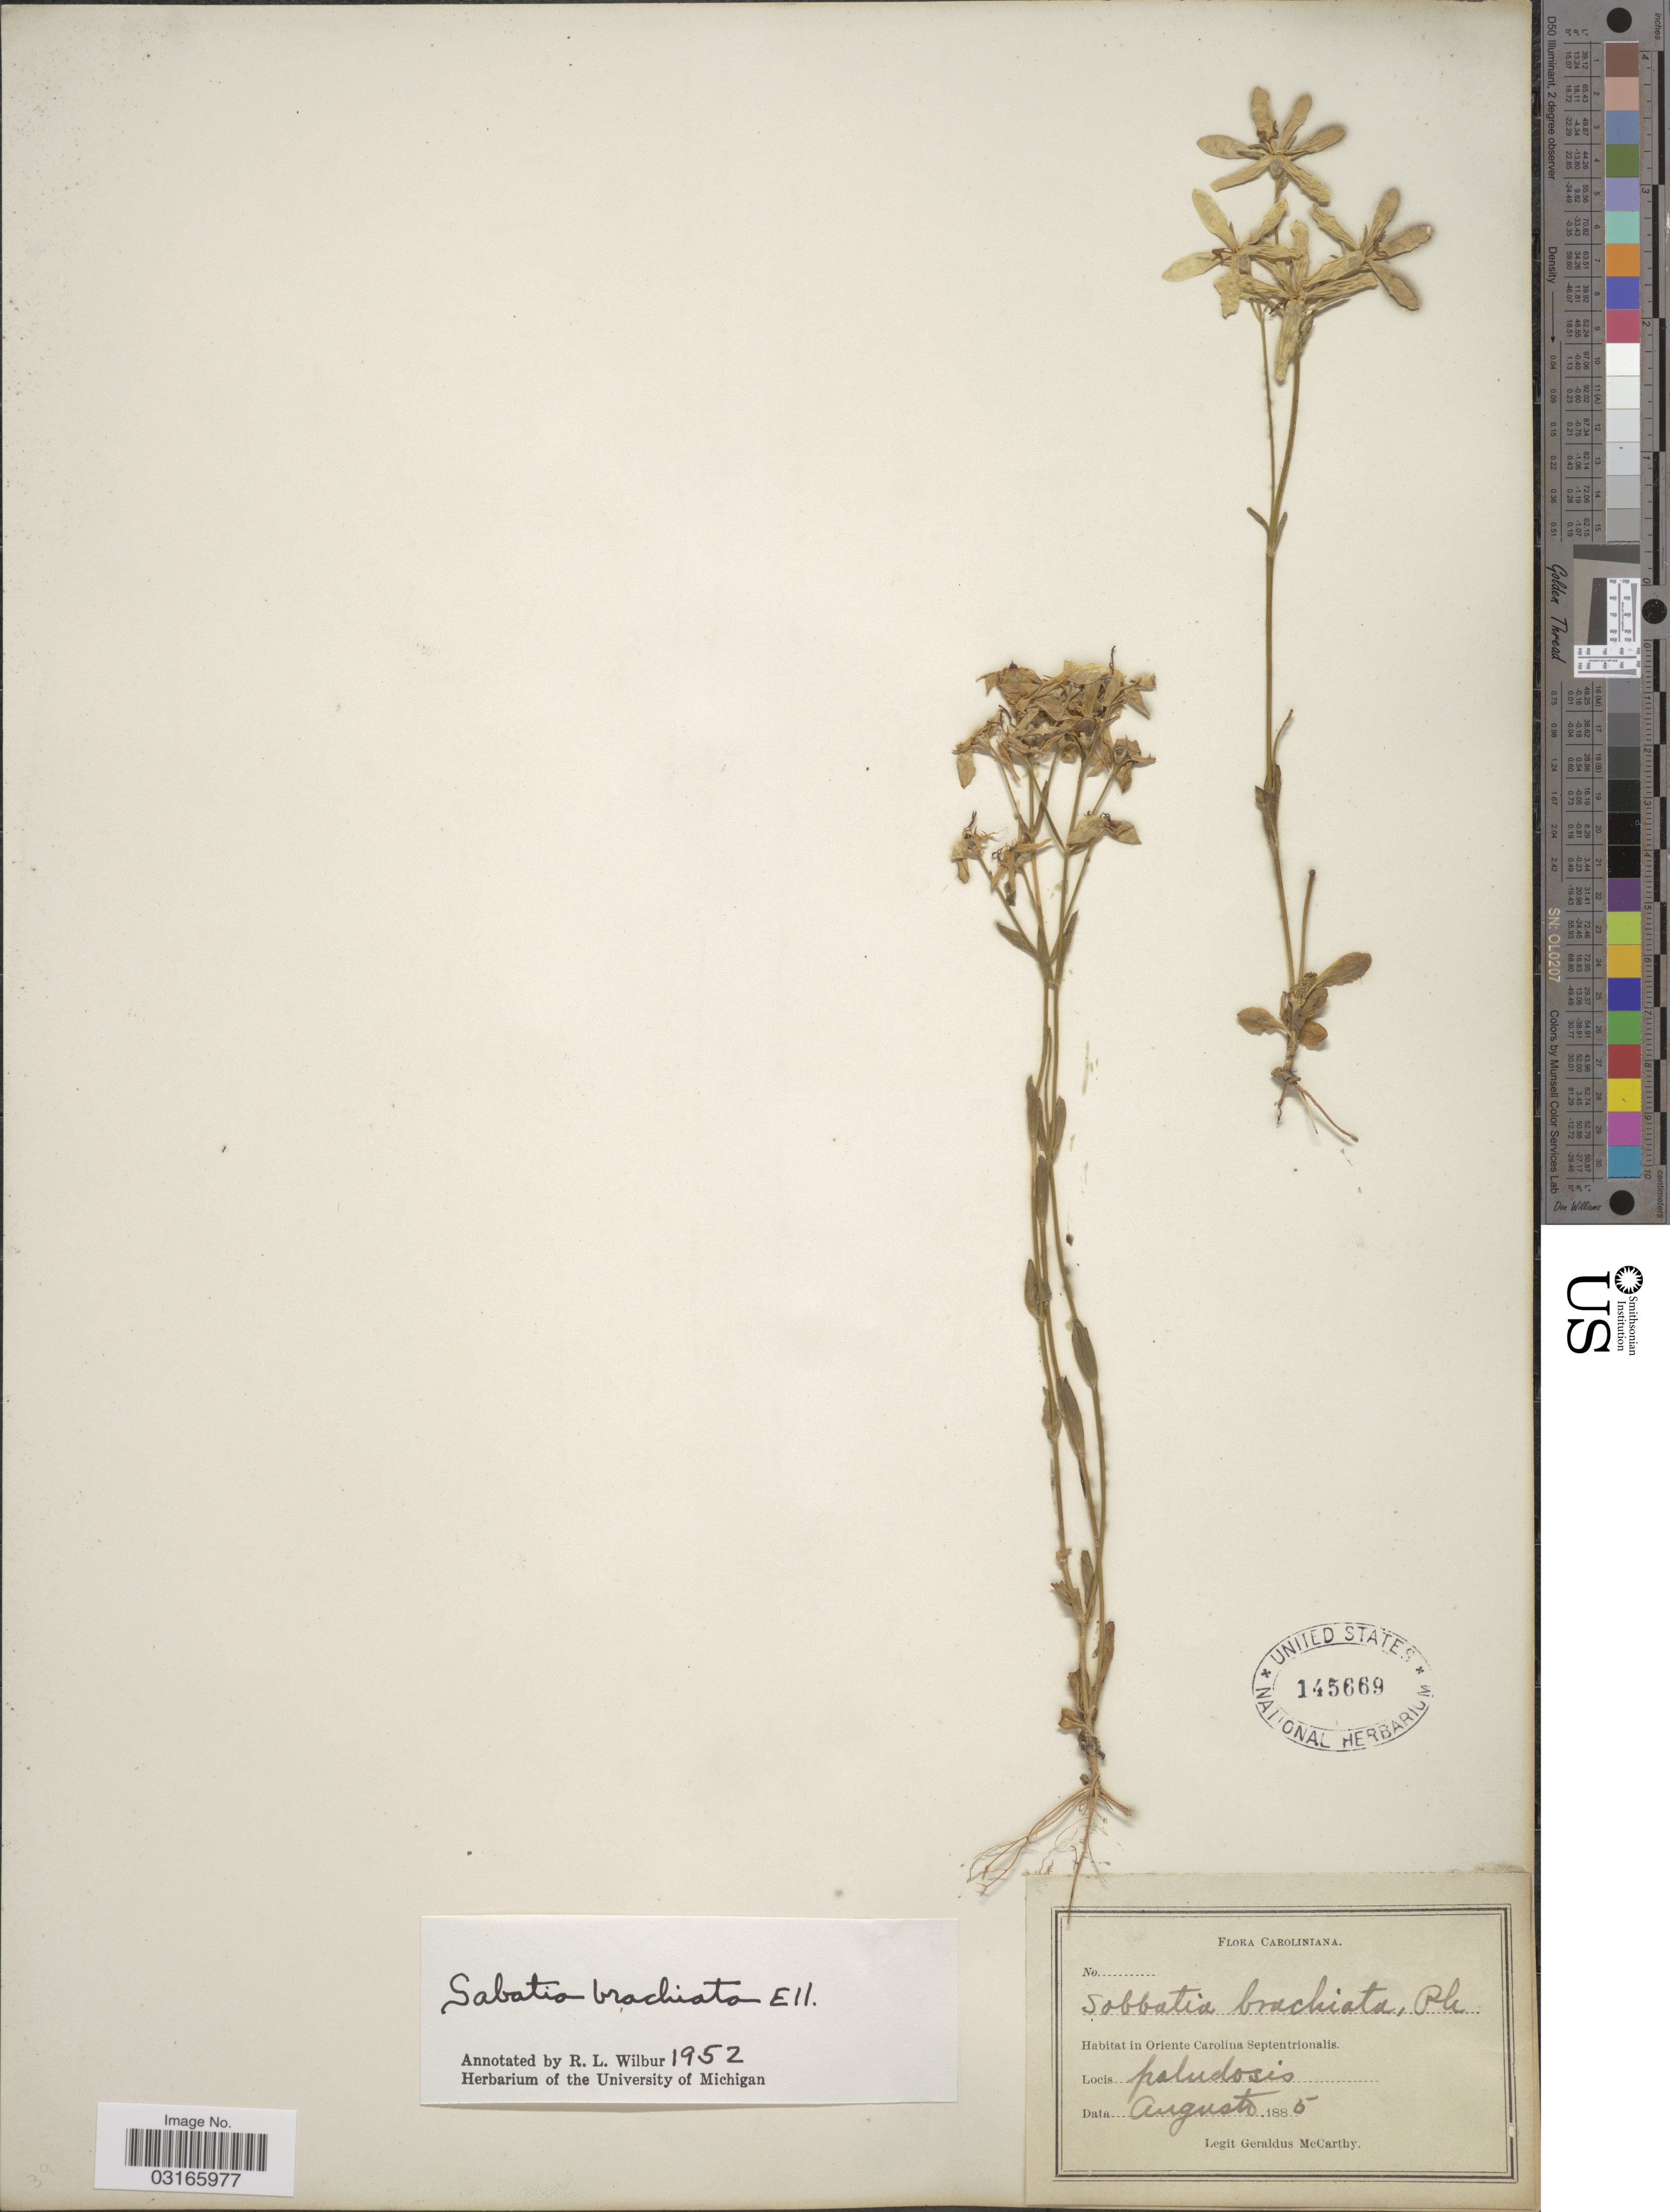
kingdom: Plantae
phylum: Tracheophyta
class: Magnoliopsida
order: Gentianales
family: Gentianaceae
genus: Sabatia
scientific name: Sabatia brachiata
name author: Elliott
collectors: M. McCarthy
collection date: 1885-08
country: United States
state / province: North Carolina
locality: Caroliniana, in Oriente Carolina Septentrionalis.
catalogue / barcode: US 145669